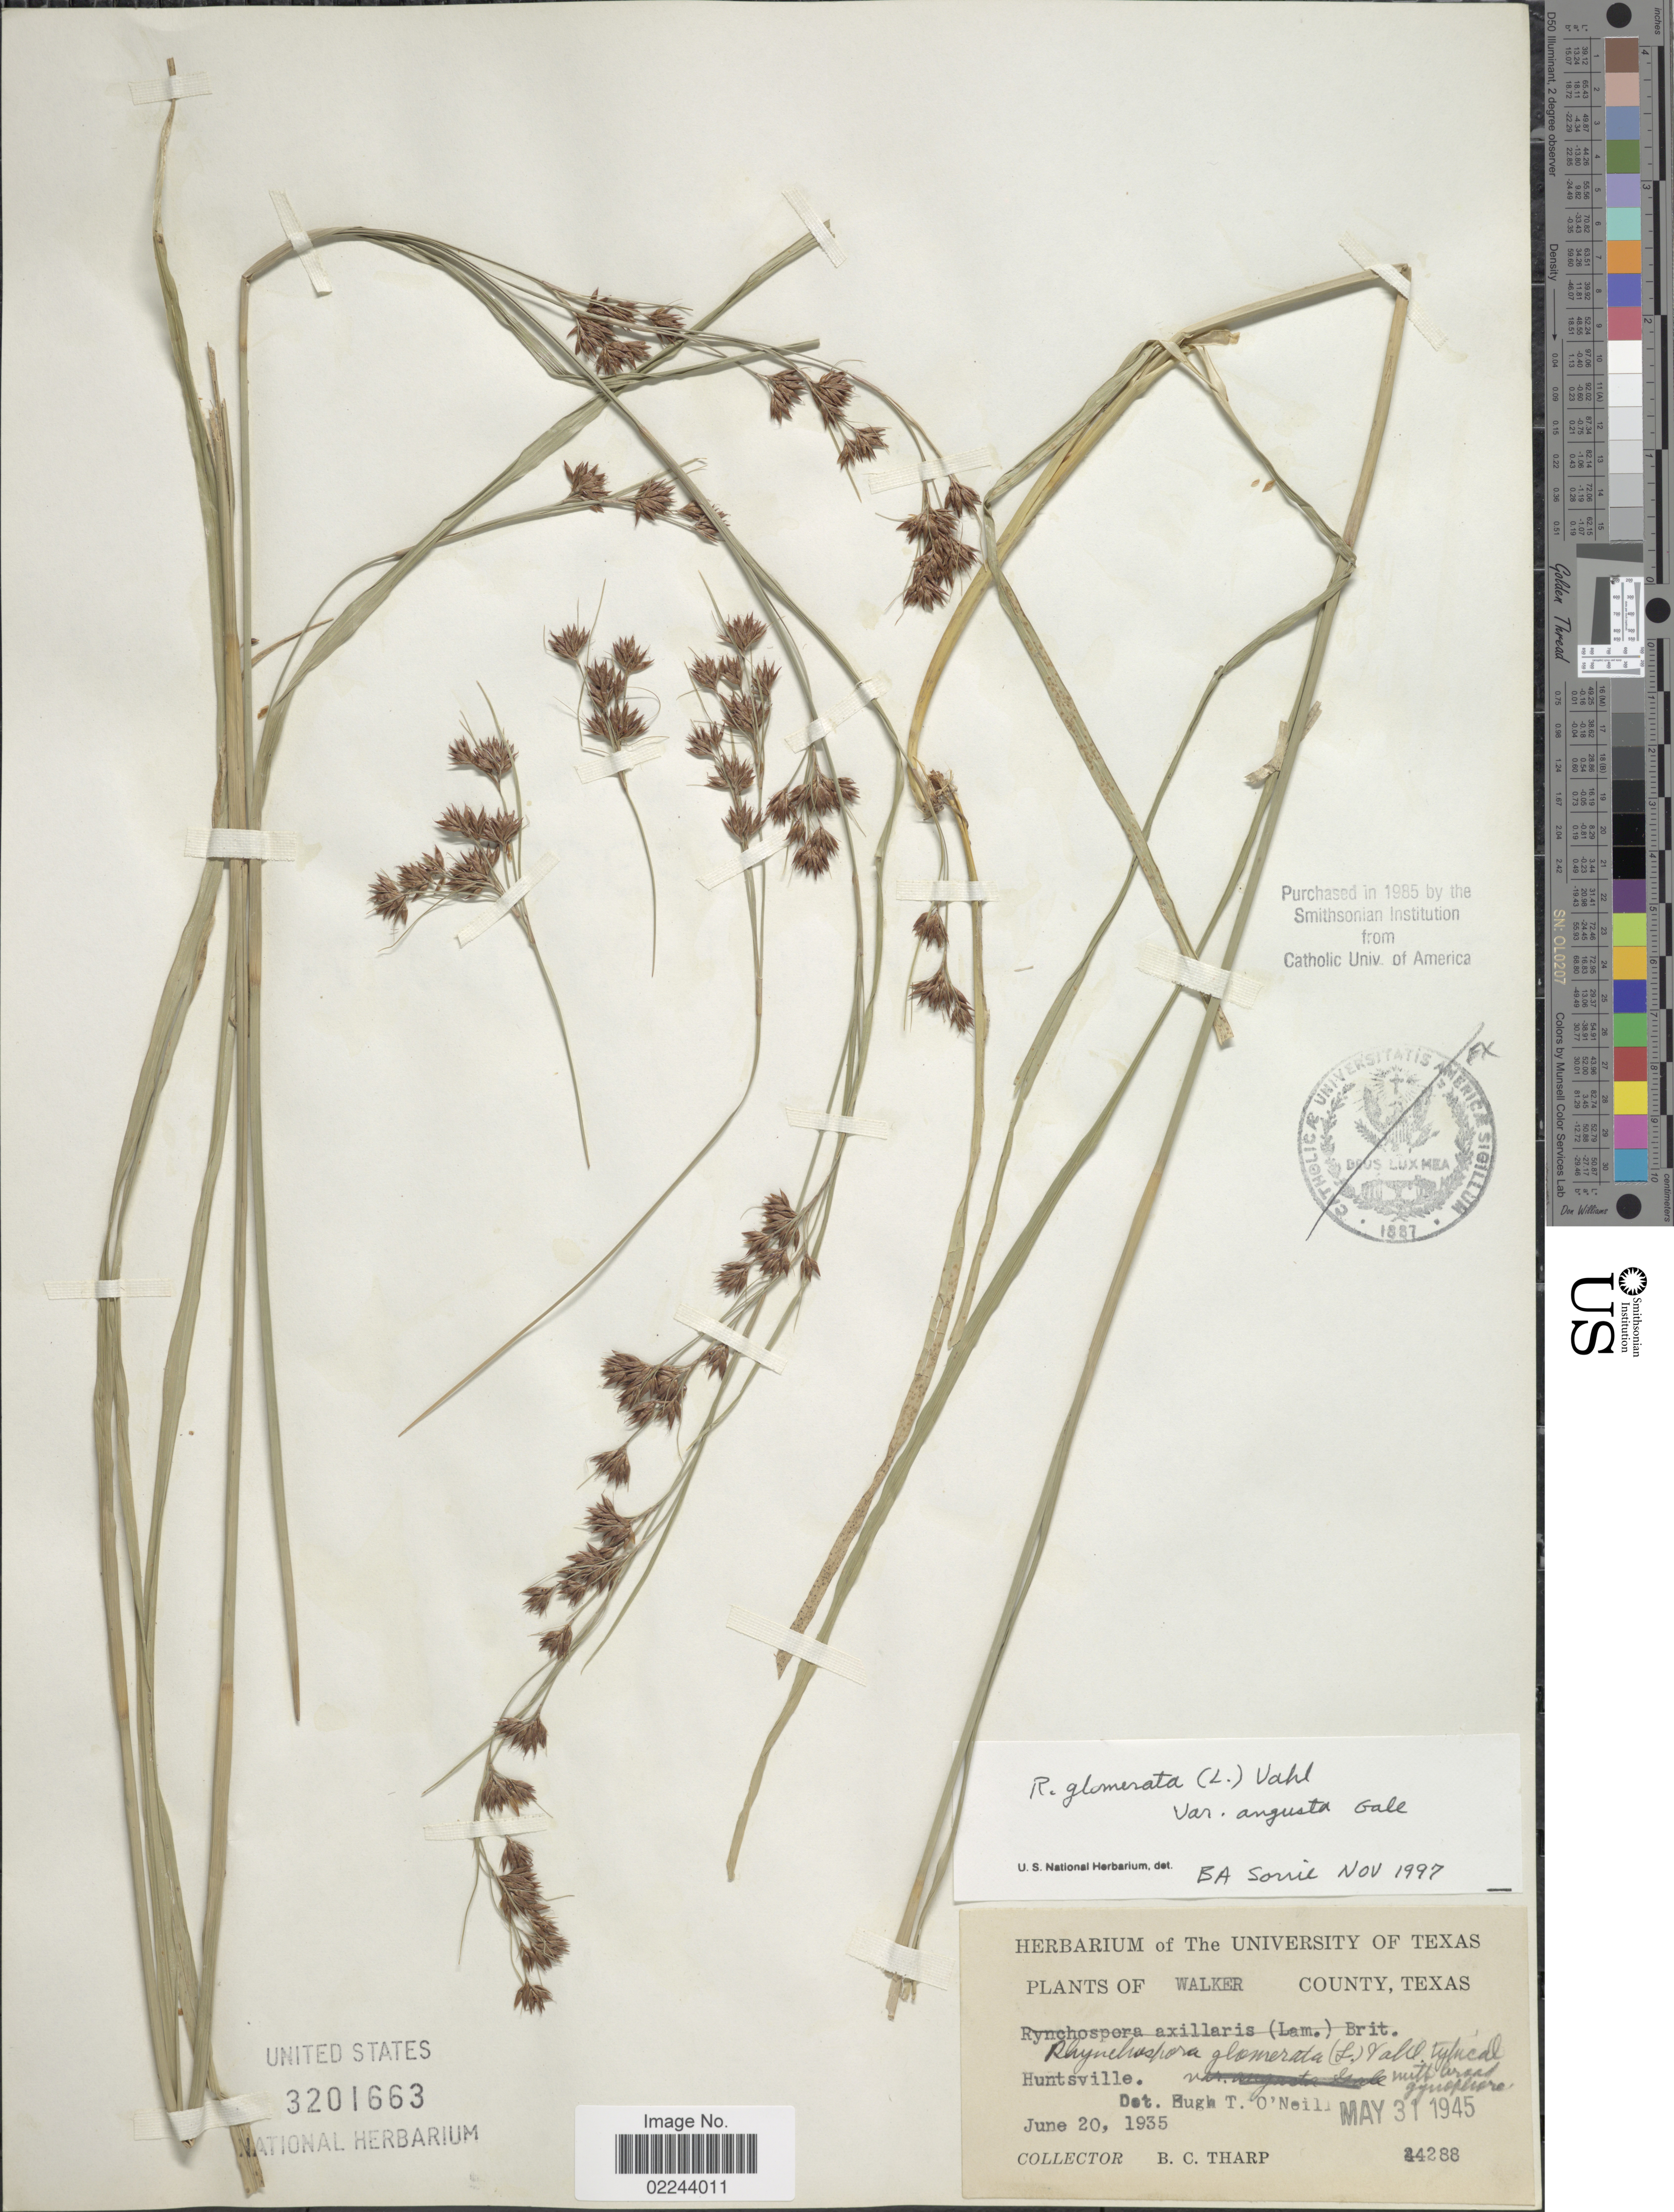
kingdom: Plantae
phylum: Tracheophyta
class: Liliopsida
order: Poales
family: Cyperaceae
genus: Rhynchospora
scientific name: Rhynchospora glomerata var. angusta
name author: Gale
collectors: B. C. Tharp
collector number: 24288*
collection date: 1935-06-20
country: United States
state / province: Texas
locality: Walker County, Huntsville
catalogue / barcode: US 3201663